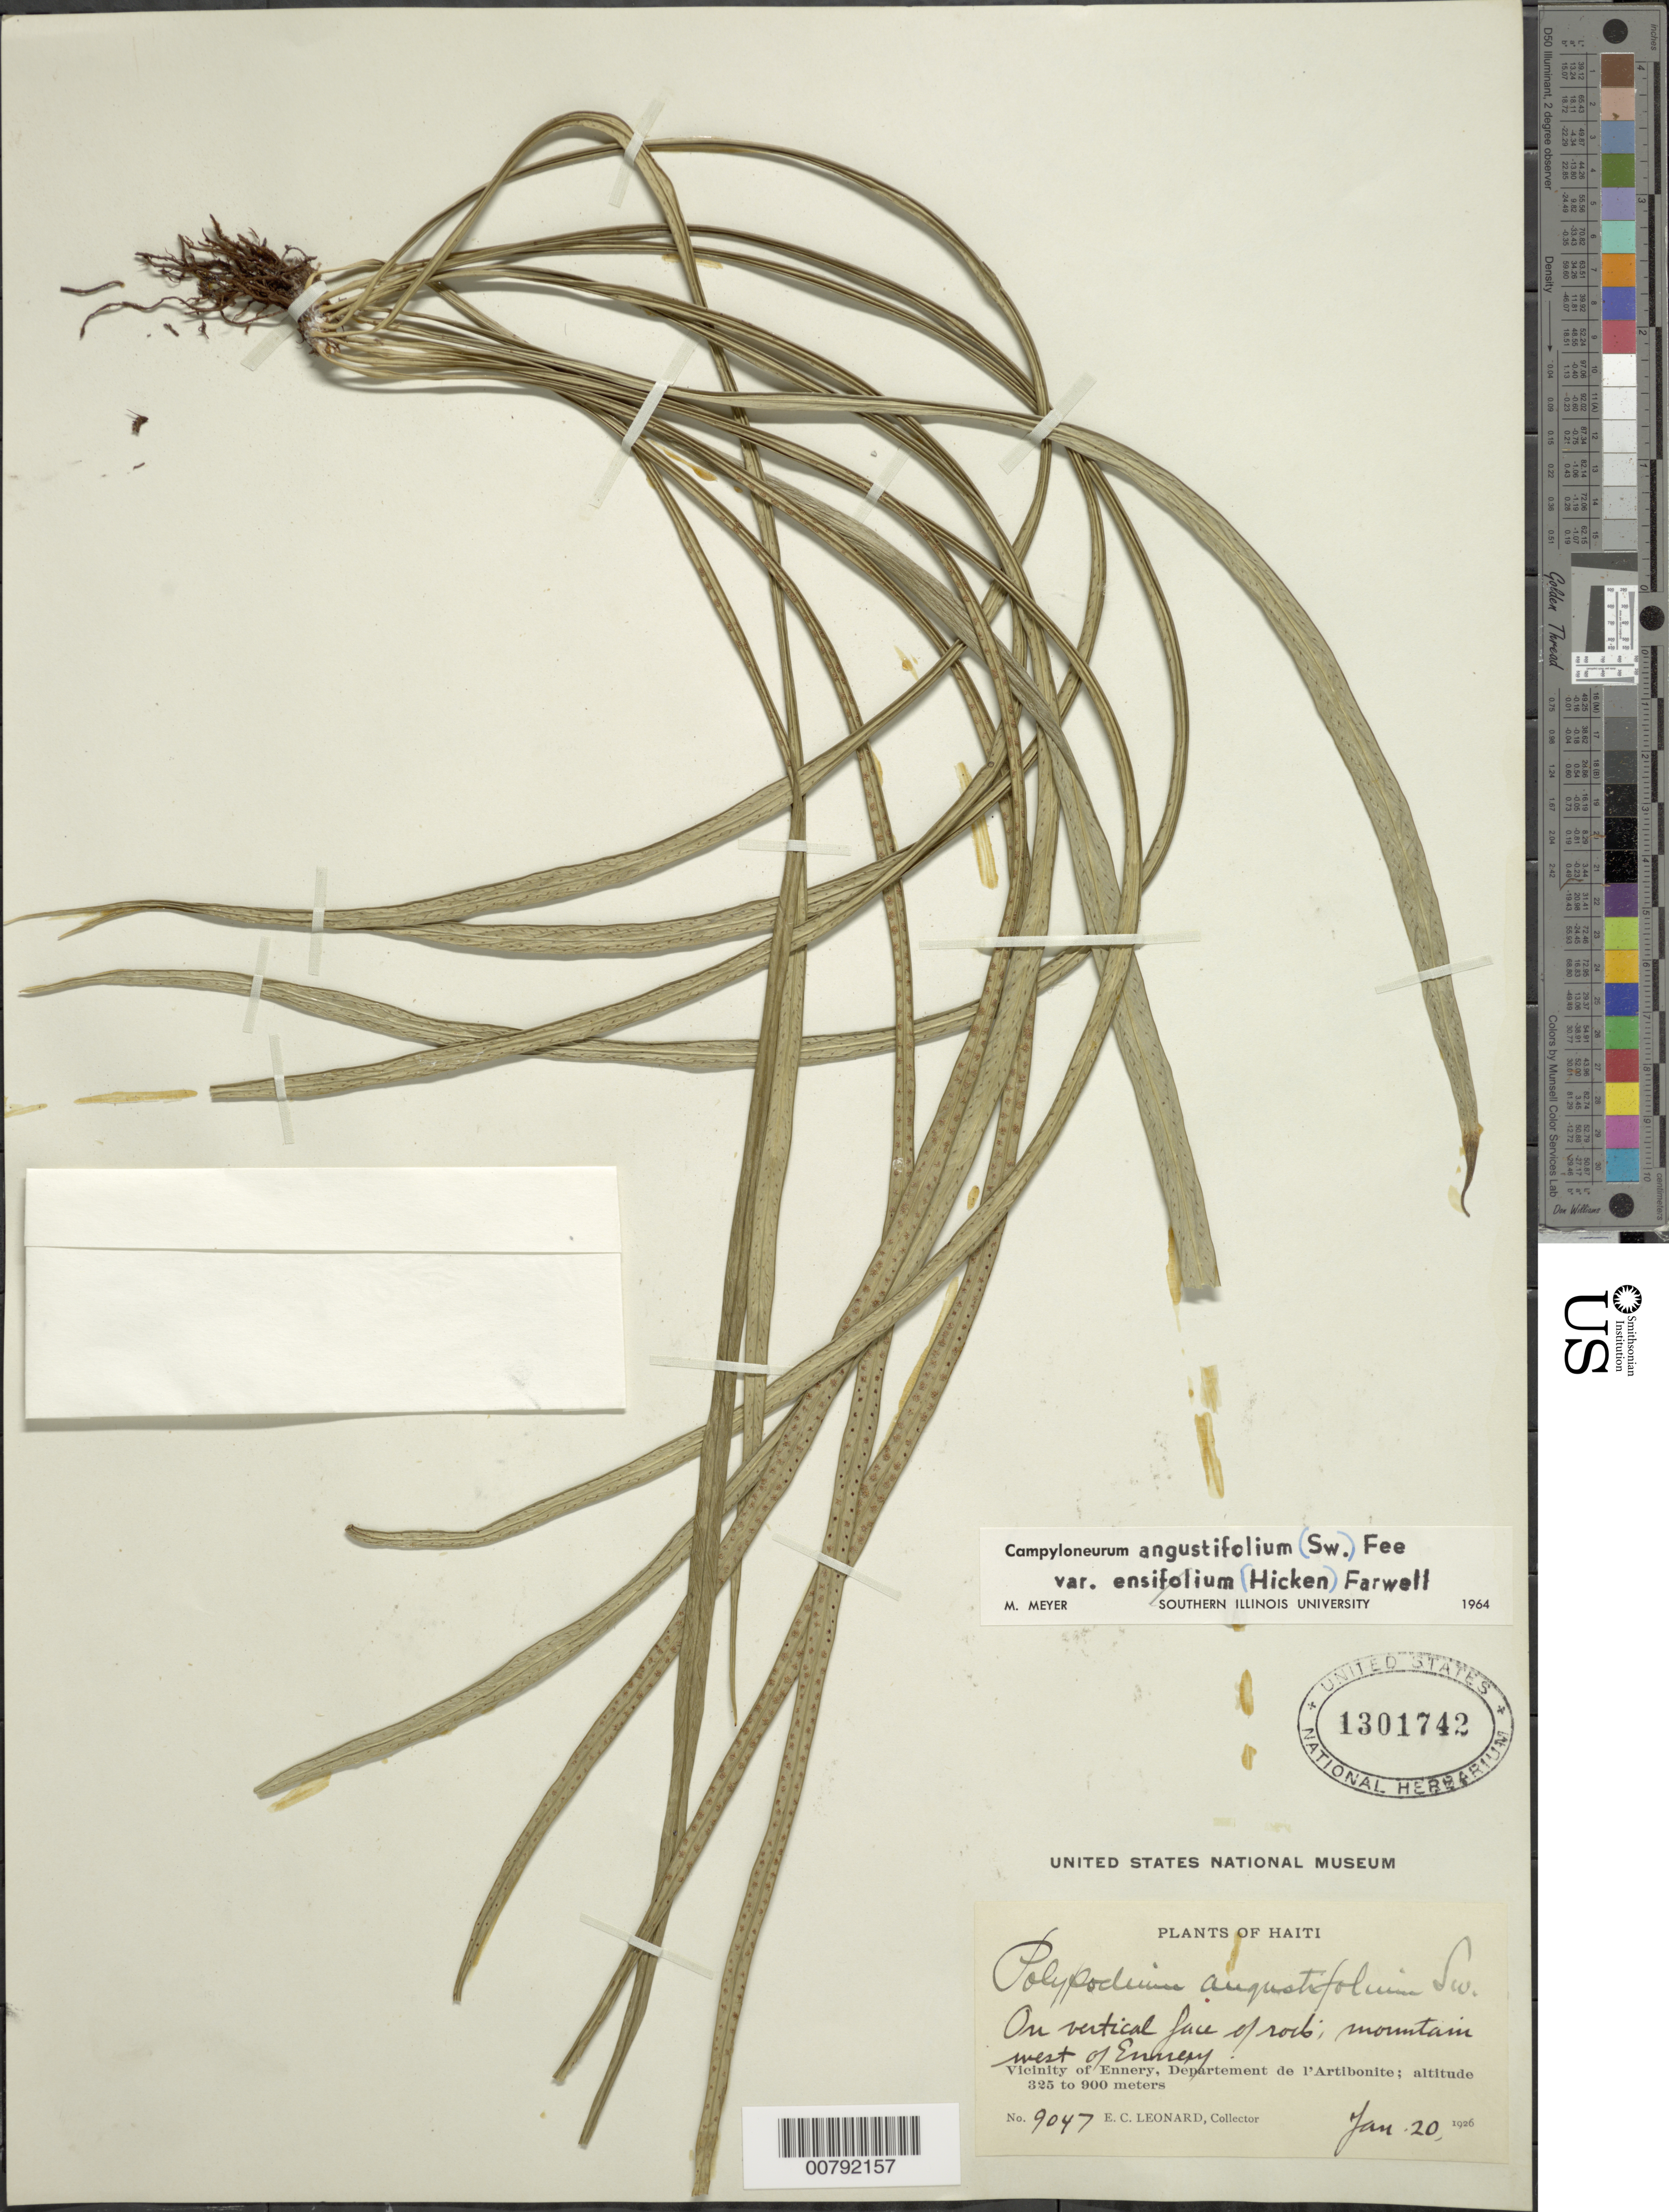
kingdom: Plantae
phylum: Tracheophyta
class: Polypodiopsida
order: Polypodiales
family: Polypodiaceae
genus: Campyloneurum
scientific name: Campyloneurum angustifolium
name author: (Sw.) Fée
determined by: Myer, M.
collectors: E. C. Leonard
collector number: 9047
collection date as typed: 20 Jan 1926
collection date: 1926-01-20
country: Haiti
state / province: Artibonite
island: Hispaniola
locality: Ennery, W of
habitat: On vertical face of rock in mountains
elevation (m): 325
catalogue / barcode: US 1301742